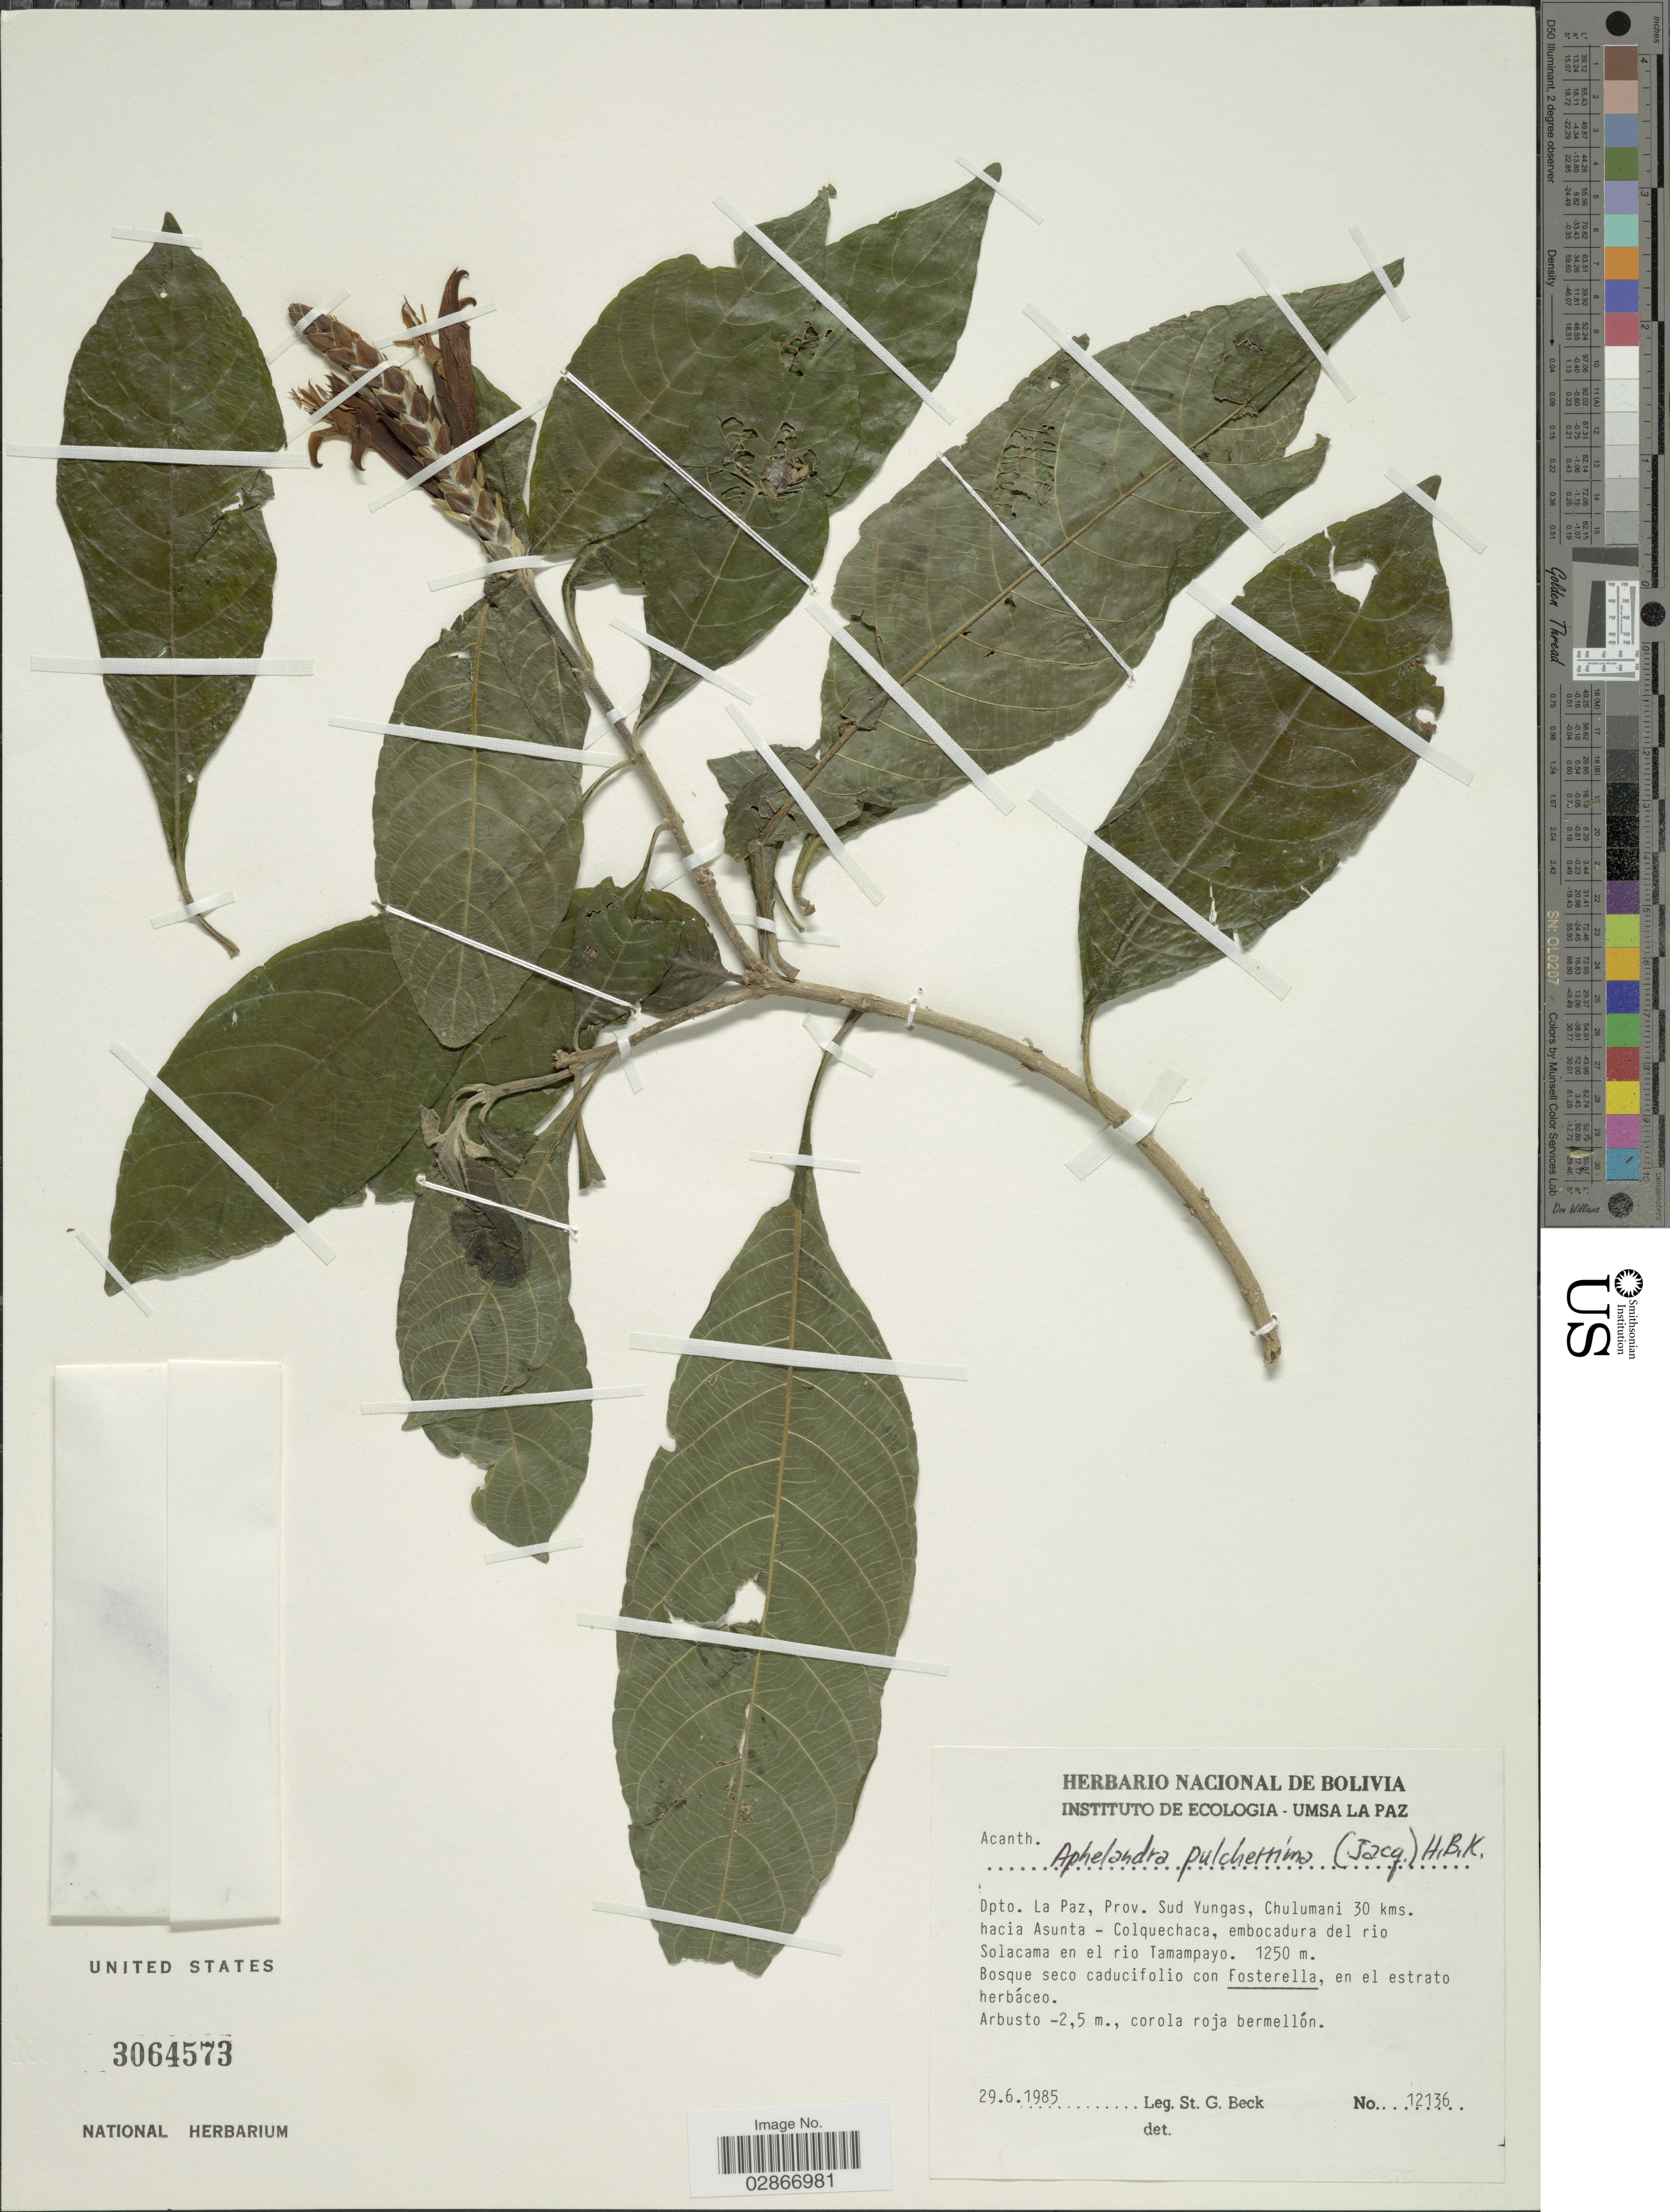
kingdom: Plantae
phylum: Tracheophyta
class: Magnoliopsida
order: Lamiales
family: Acanthaceae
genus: Aphelandra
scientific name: Aphelandra glabrata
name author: Willd. ex Nees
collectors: S. G. Beck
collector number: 12136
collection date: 1985-06-29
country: Bolivia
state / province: La Paz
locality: Dpto. La Paz, Prov. Sud Yungas, Chulumani 30 kms. hacia Asunta - Colquechaca, embocadura del rio Solacama en el rio Tamampayo.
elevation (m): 1250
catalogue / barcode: US 3064573